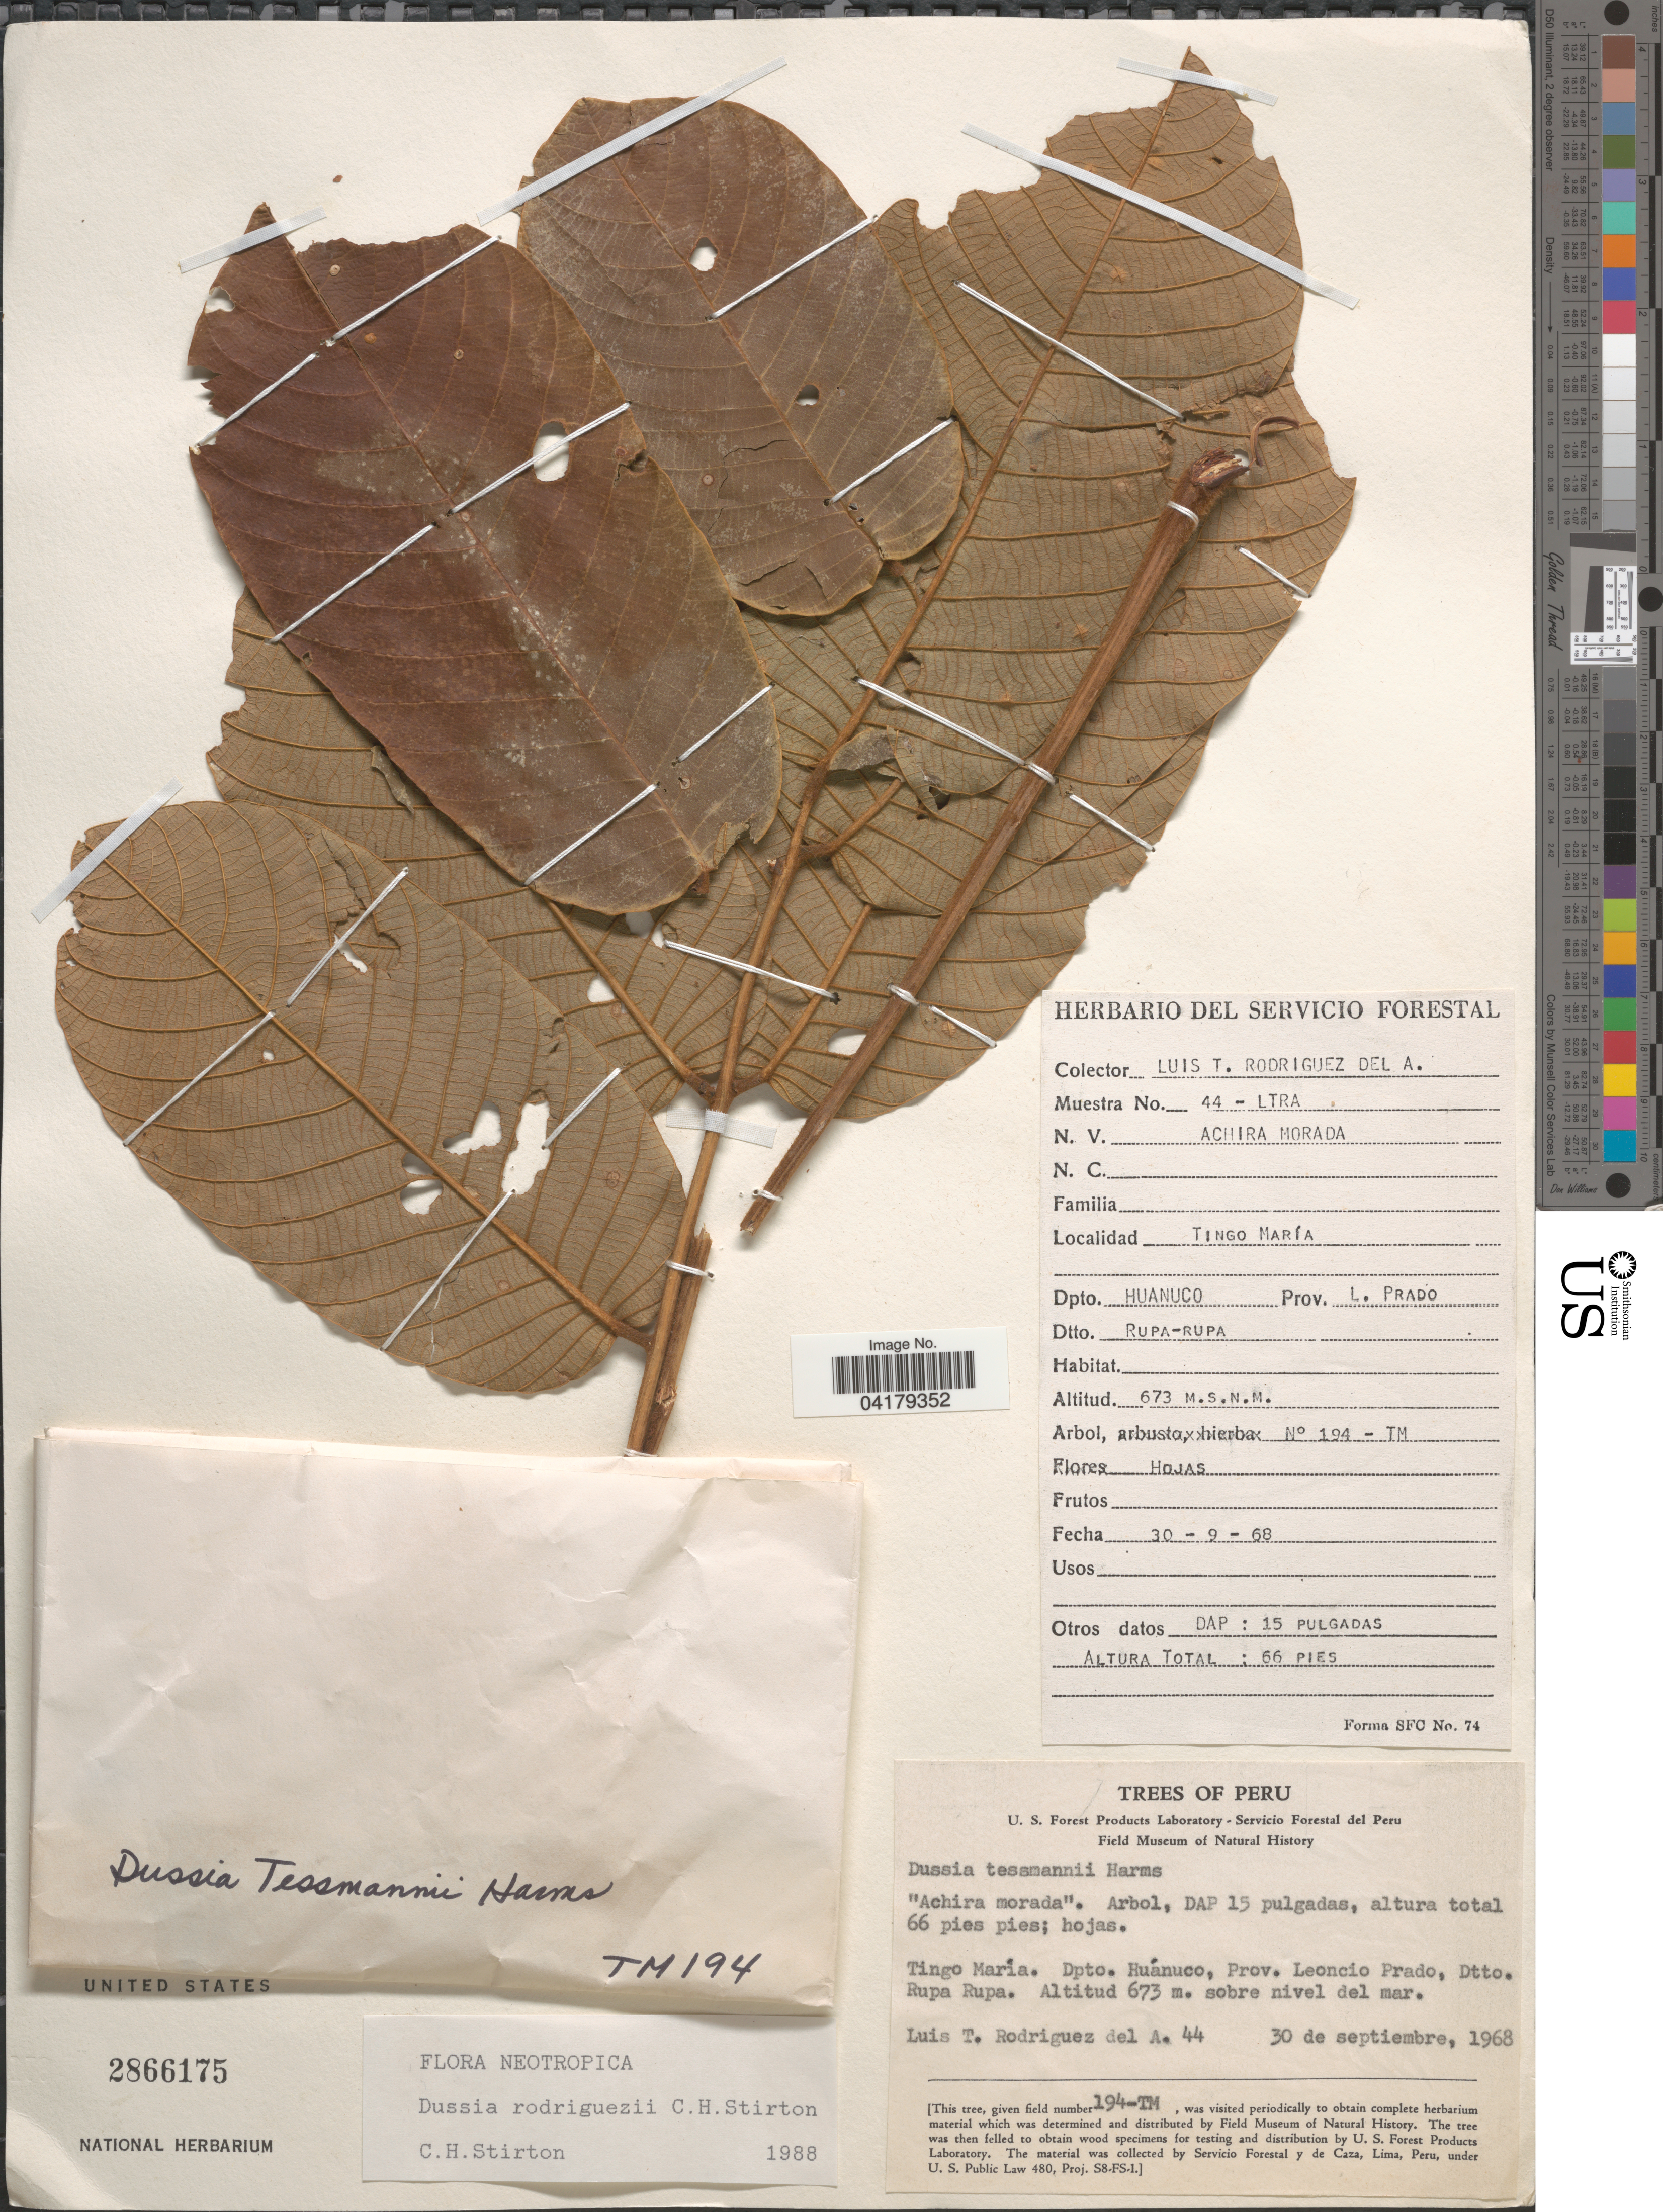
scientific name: unpublished name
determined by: Stirton, Charles H.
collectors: L. Rodriguez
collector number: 44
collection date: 1968-09-30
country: Peru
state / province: Huánuco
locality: Tingo María. Dpto. Huánuco, Prov. Leoncio Prado, Dtto. Rupa Rupa.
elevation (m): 673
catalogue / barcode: US 2866175